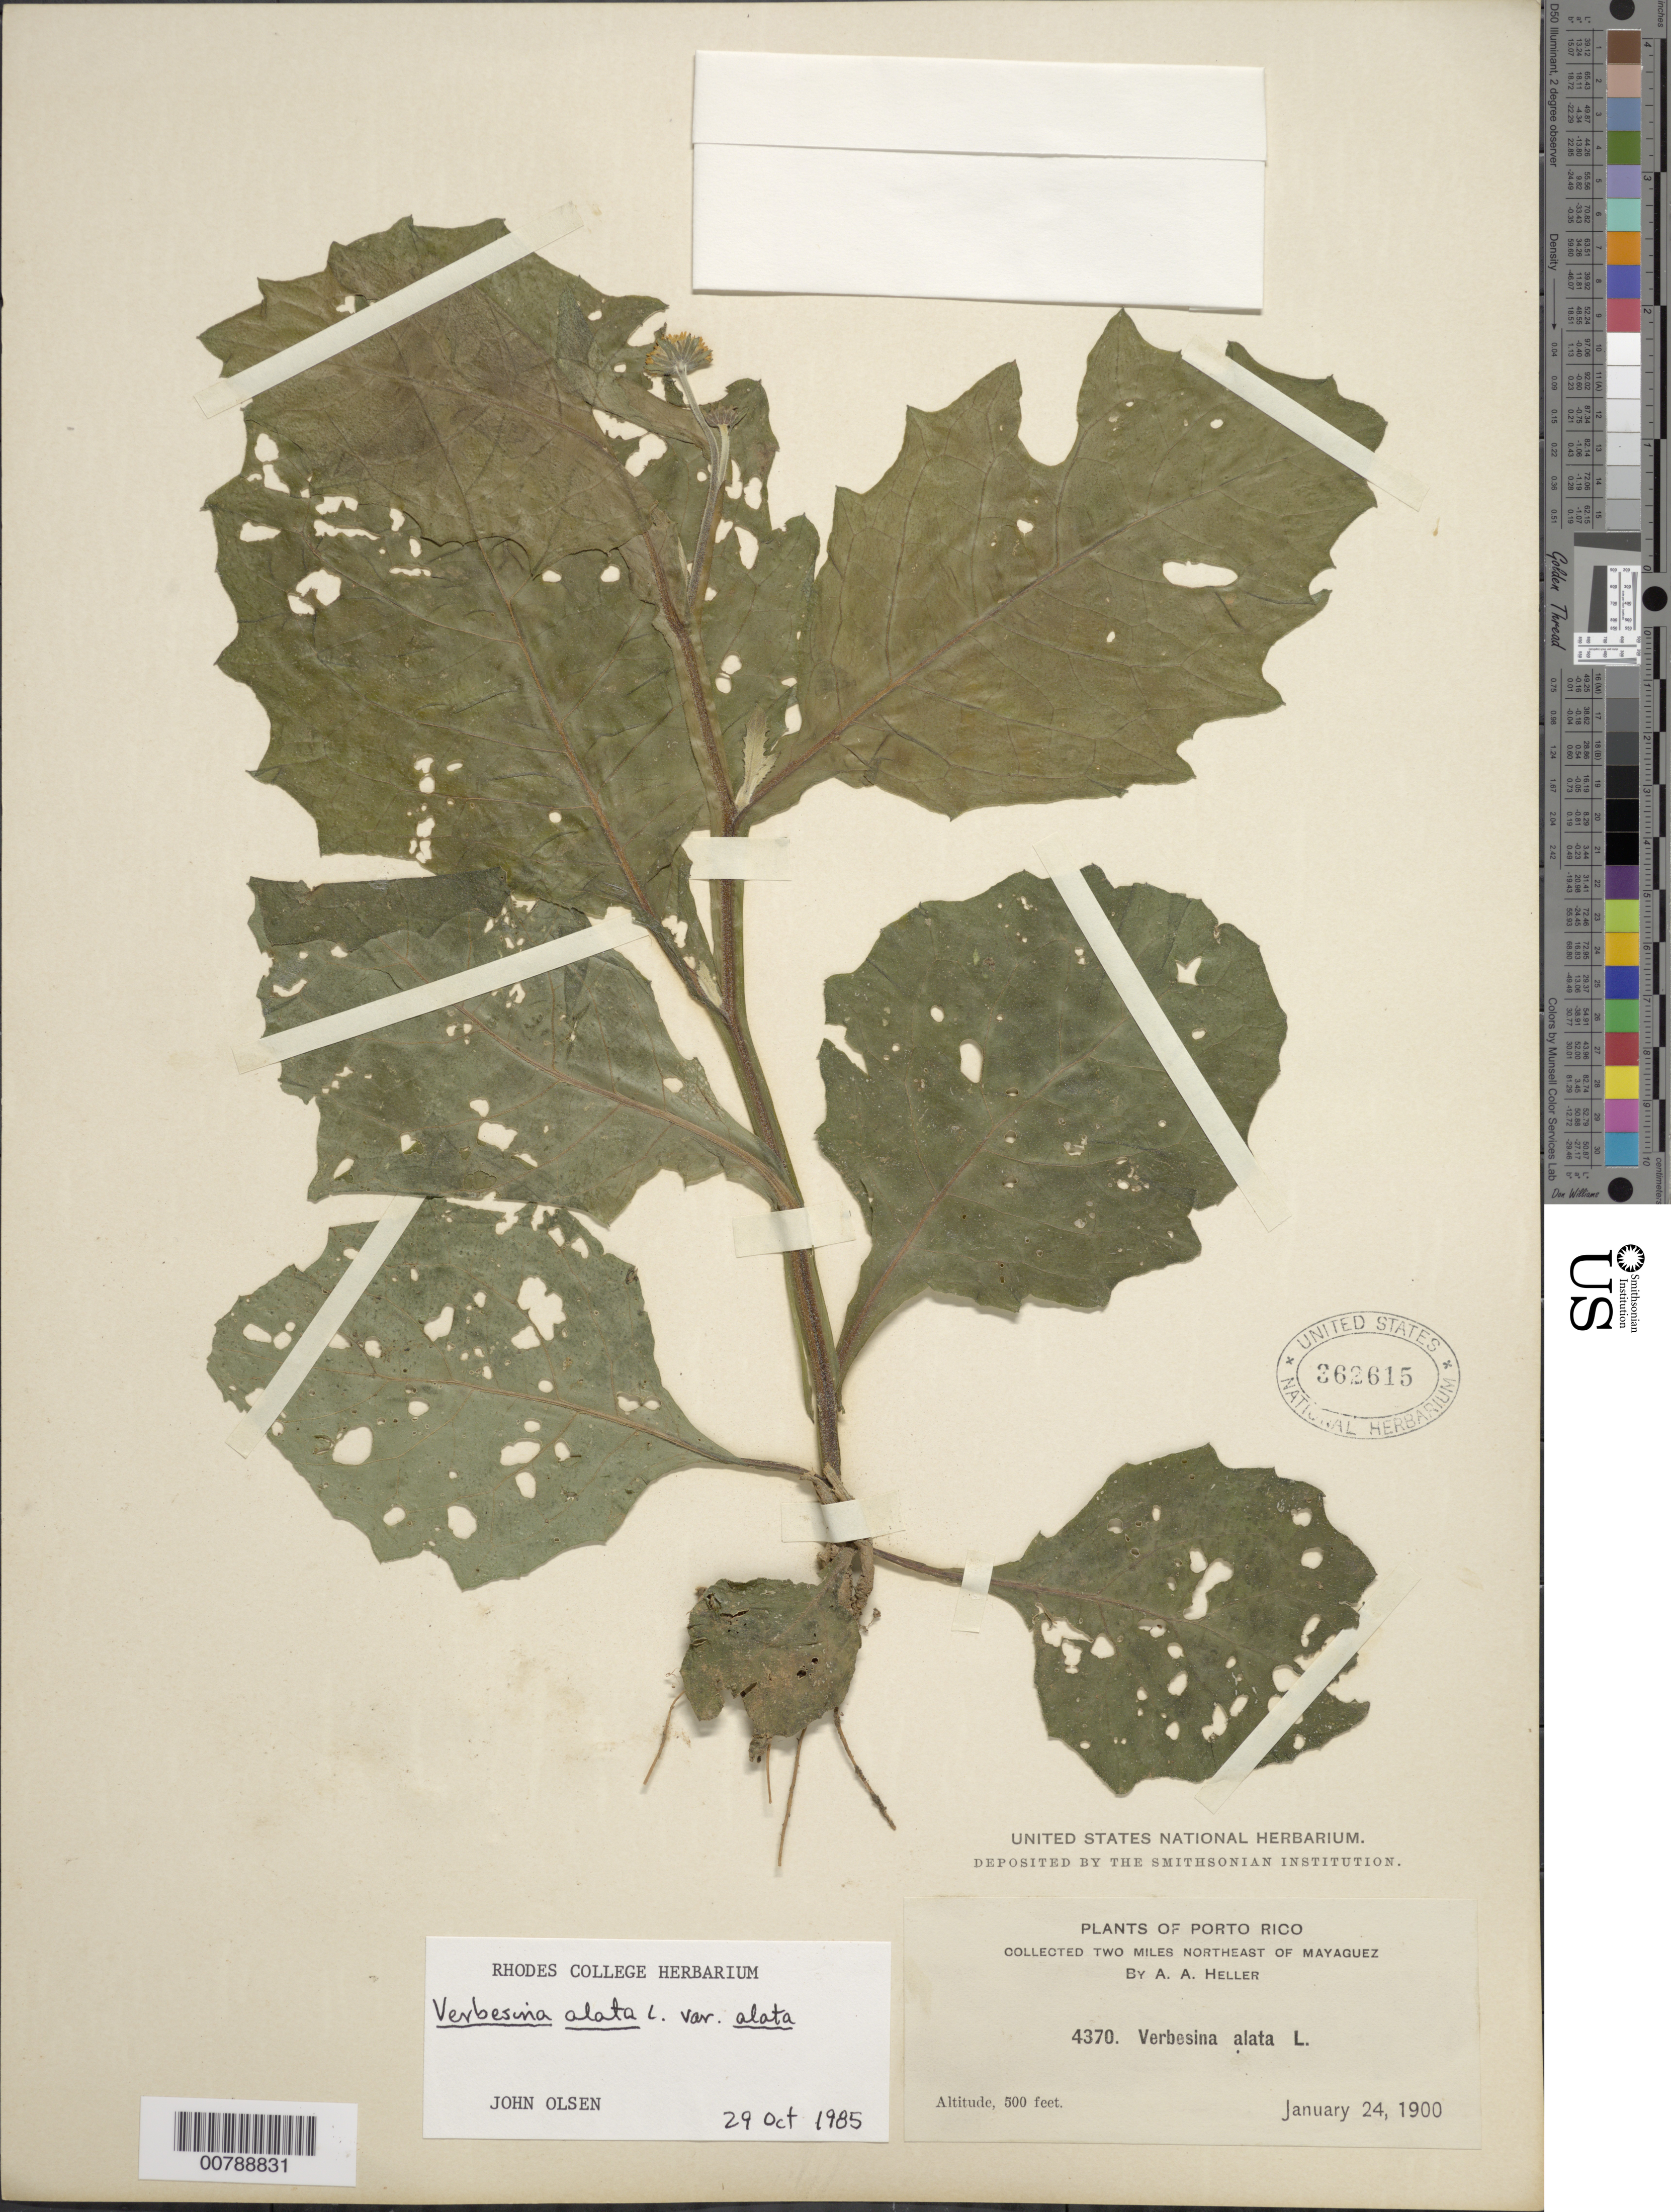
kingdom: Plantae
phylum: Tracheophyta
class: Magnoliopsida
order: Asterales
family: Asteraceae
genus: Verbesina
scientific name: Verbesina alata var. alata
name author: L.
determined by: Olsen, J.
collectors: A. A. Heller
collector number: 4370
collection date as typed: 24 Jan 1900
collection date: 1900-01-24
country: Puerto Rico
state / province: Mayagüez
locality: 2 miles NE of Mayagüez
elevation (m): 152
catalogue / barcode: US 362615